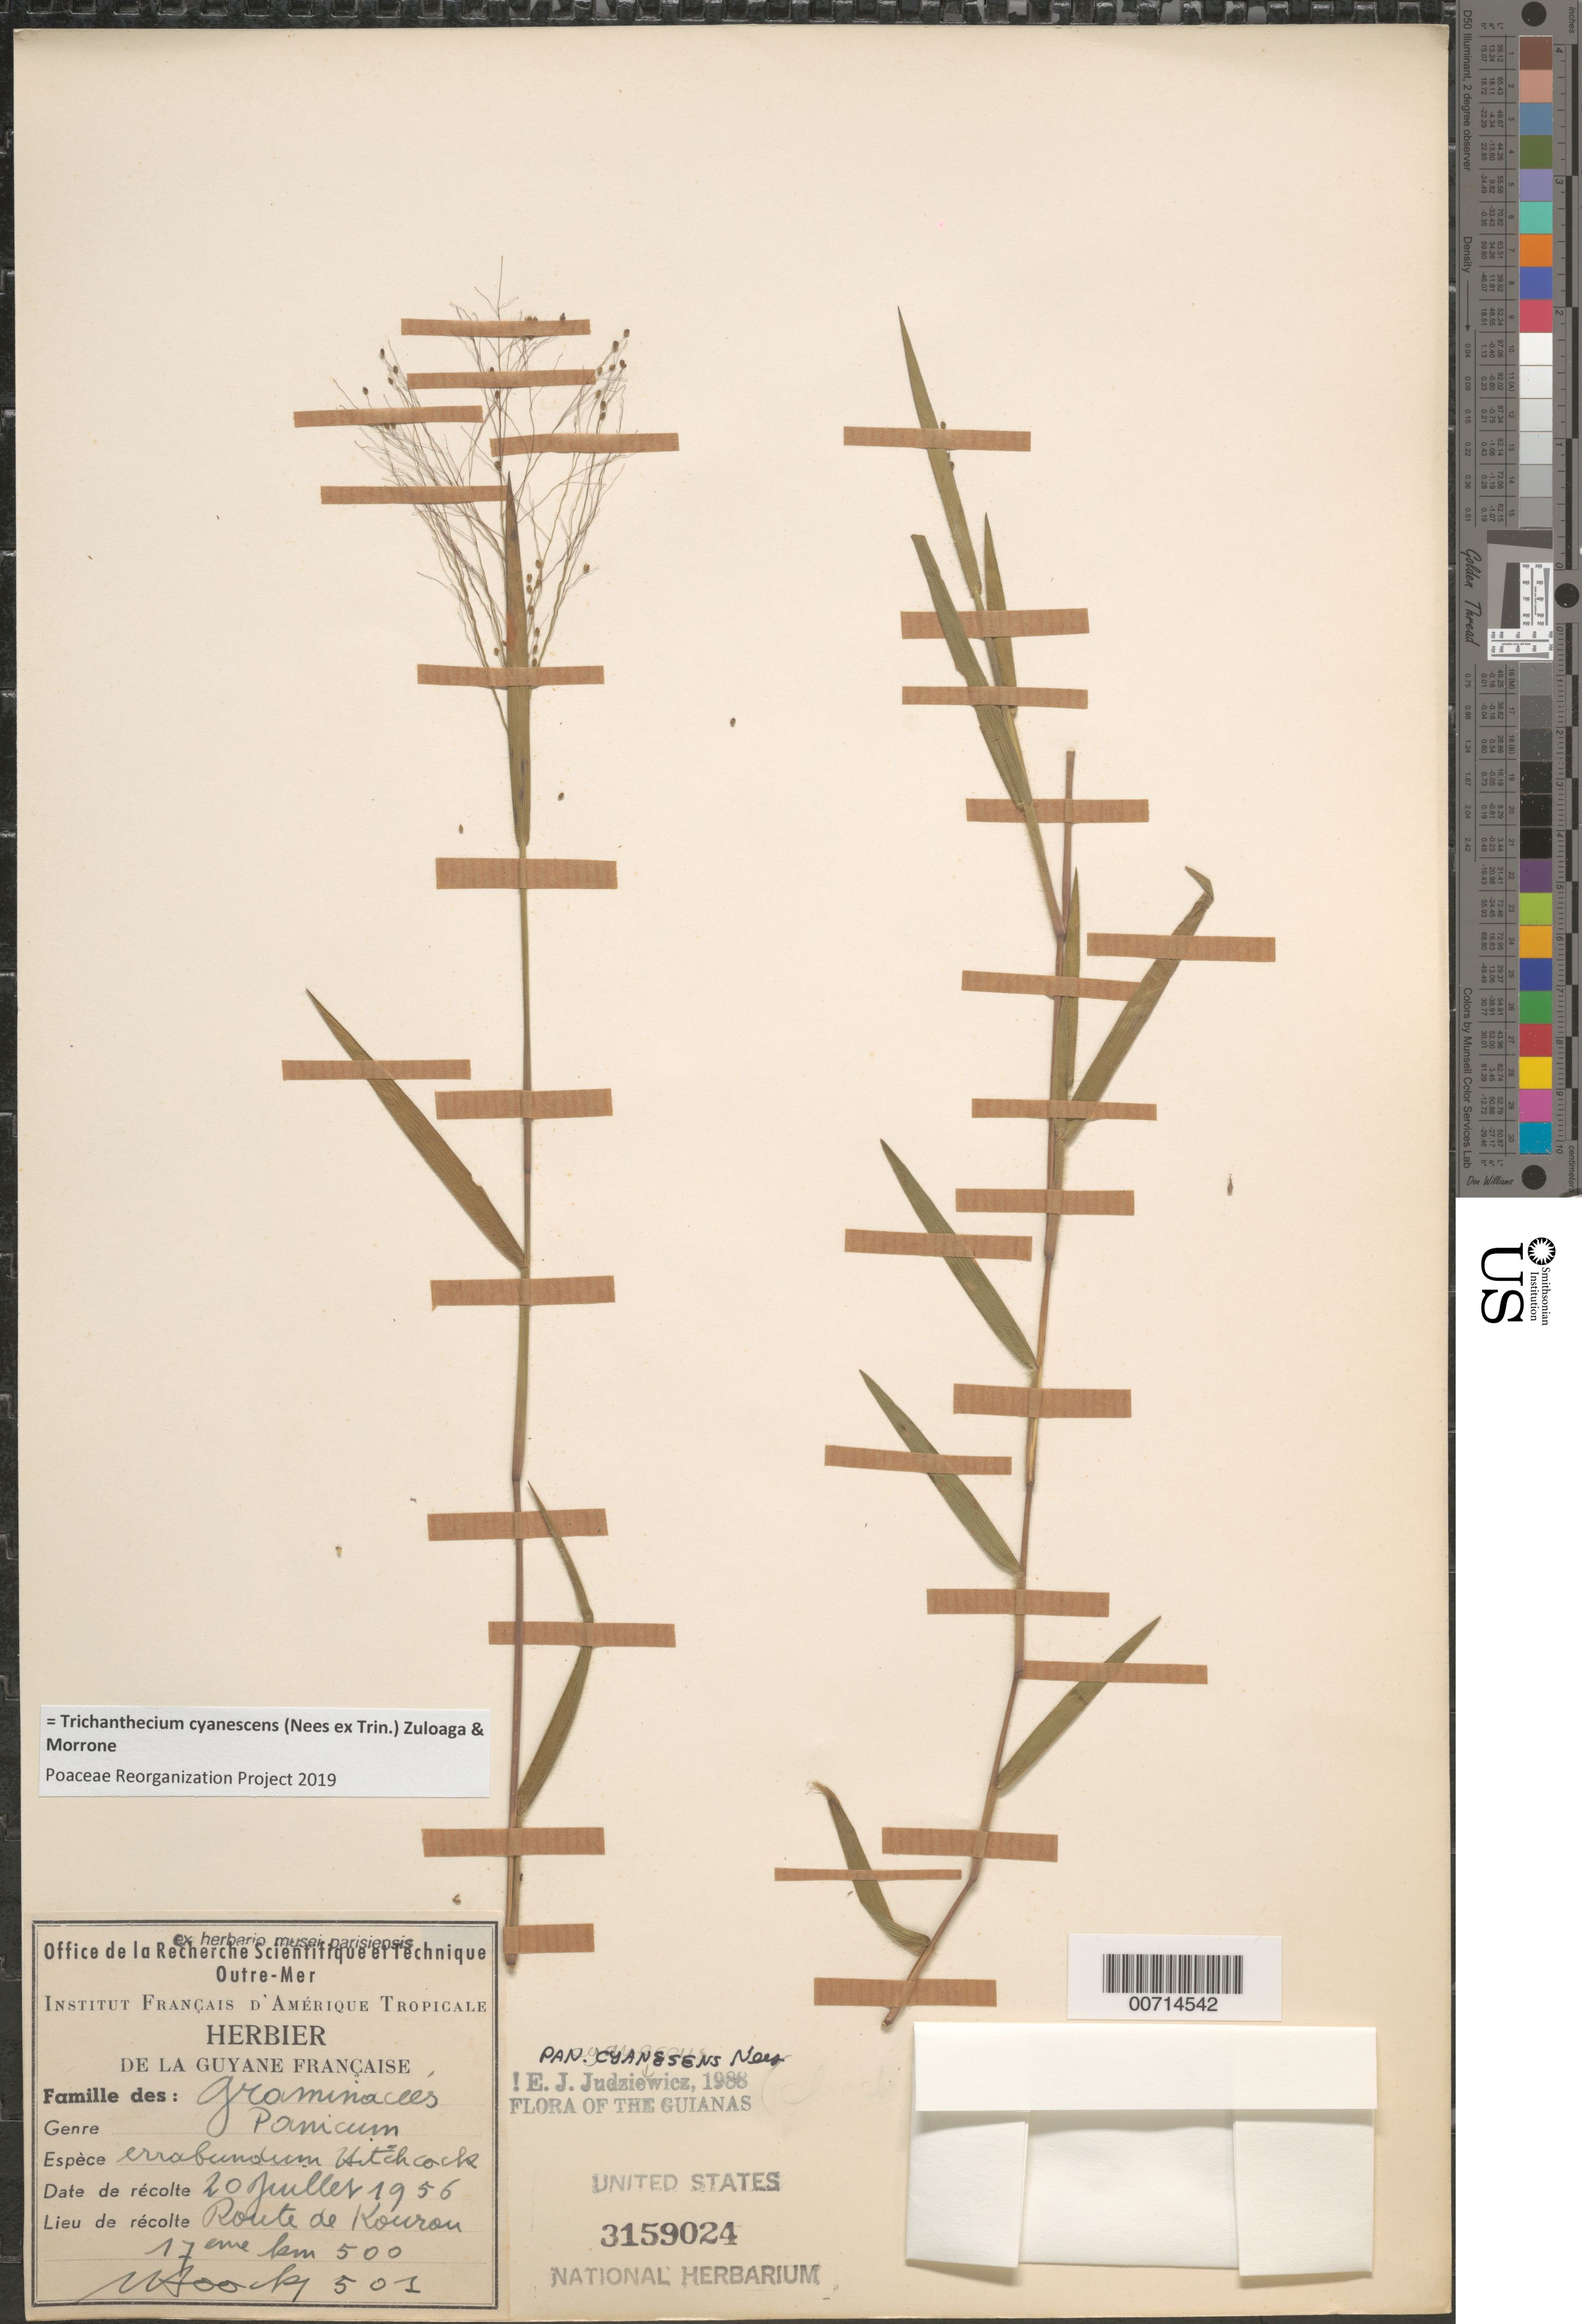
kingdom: Plantae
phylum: Tracheophyta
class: Liliopsida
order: Poales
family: Poaceae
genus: Panicum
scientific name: Panicum cyanescens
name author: Nees ex Trin.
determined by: Judziewicz, E. J.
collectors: J. Hoock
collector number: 501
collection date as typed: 20-Jul-55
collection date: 1955-07-20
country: French Guiana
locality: Route de Kouran, 17 km 500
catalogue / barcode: US 3159024